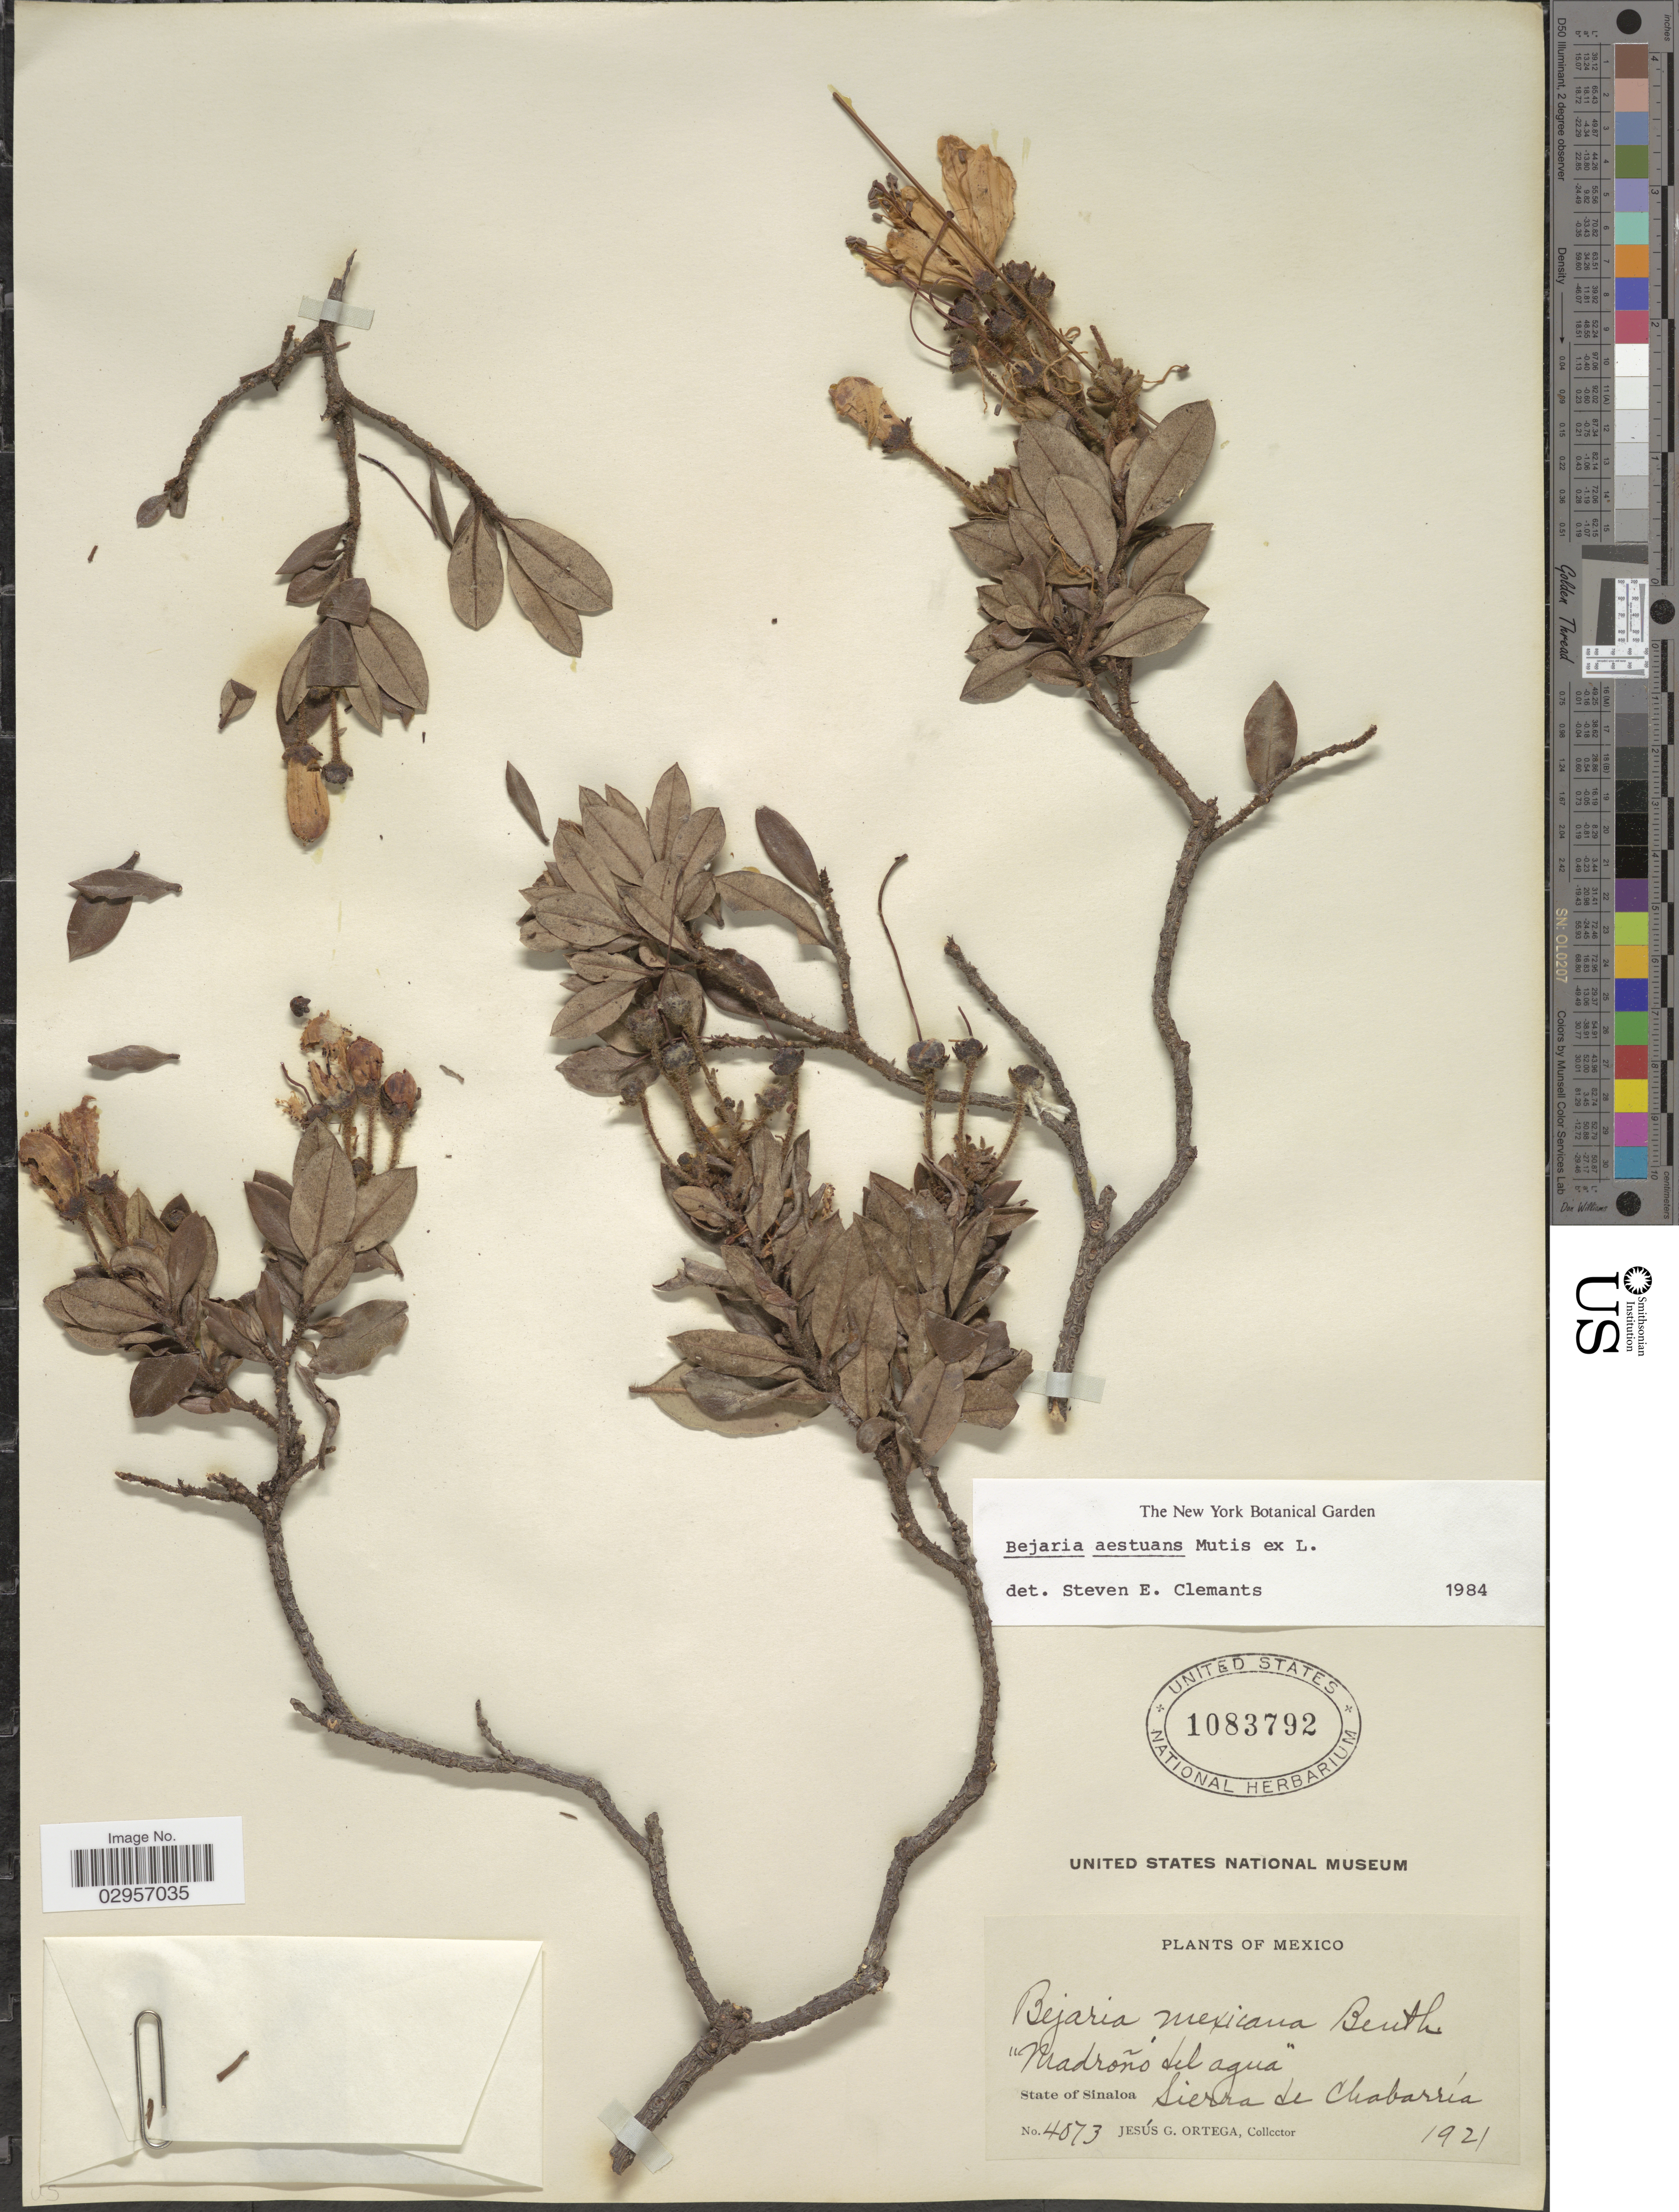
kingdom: Plantae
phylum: Tracheophyta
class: Magnoliopsida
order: Ericales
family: Ericaceae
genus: Befaria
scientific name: Befaria aestuans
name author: Mutis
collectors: J. Ortega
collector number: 4073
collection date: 1921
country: Mexico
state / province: Sinaloa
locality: State of Sinaloa, Sierra de Chabarría.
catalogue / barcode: US 1083792